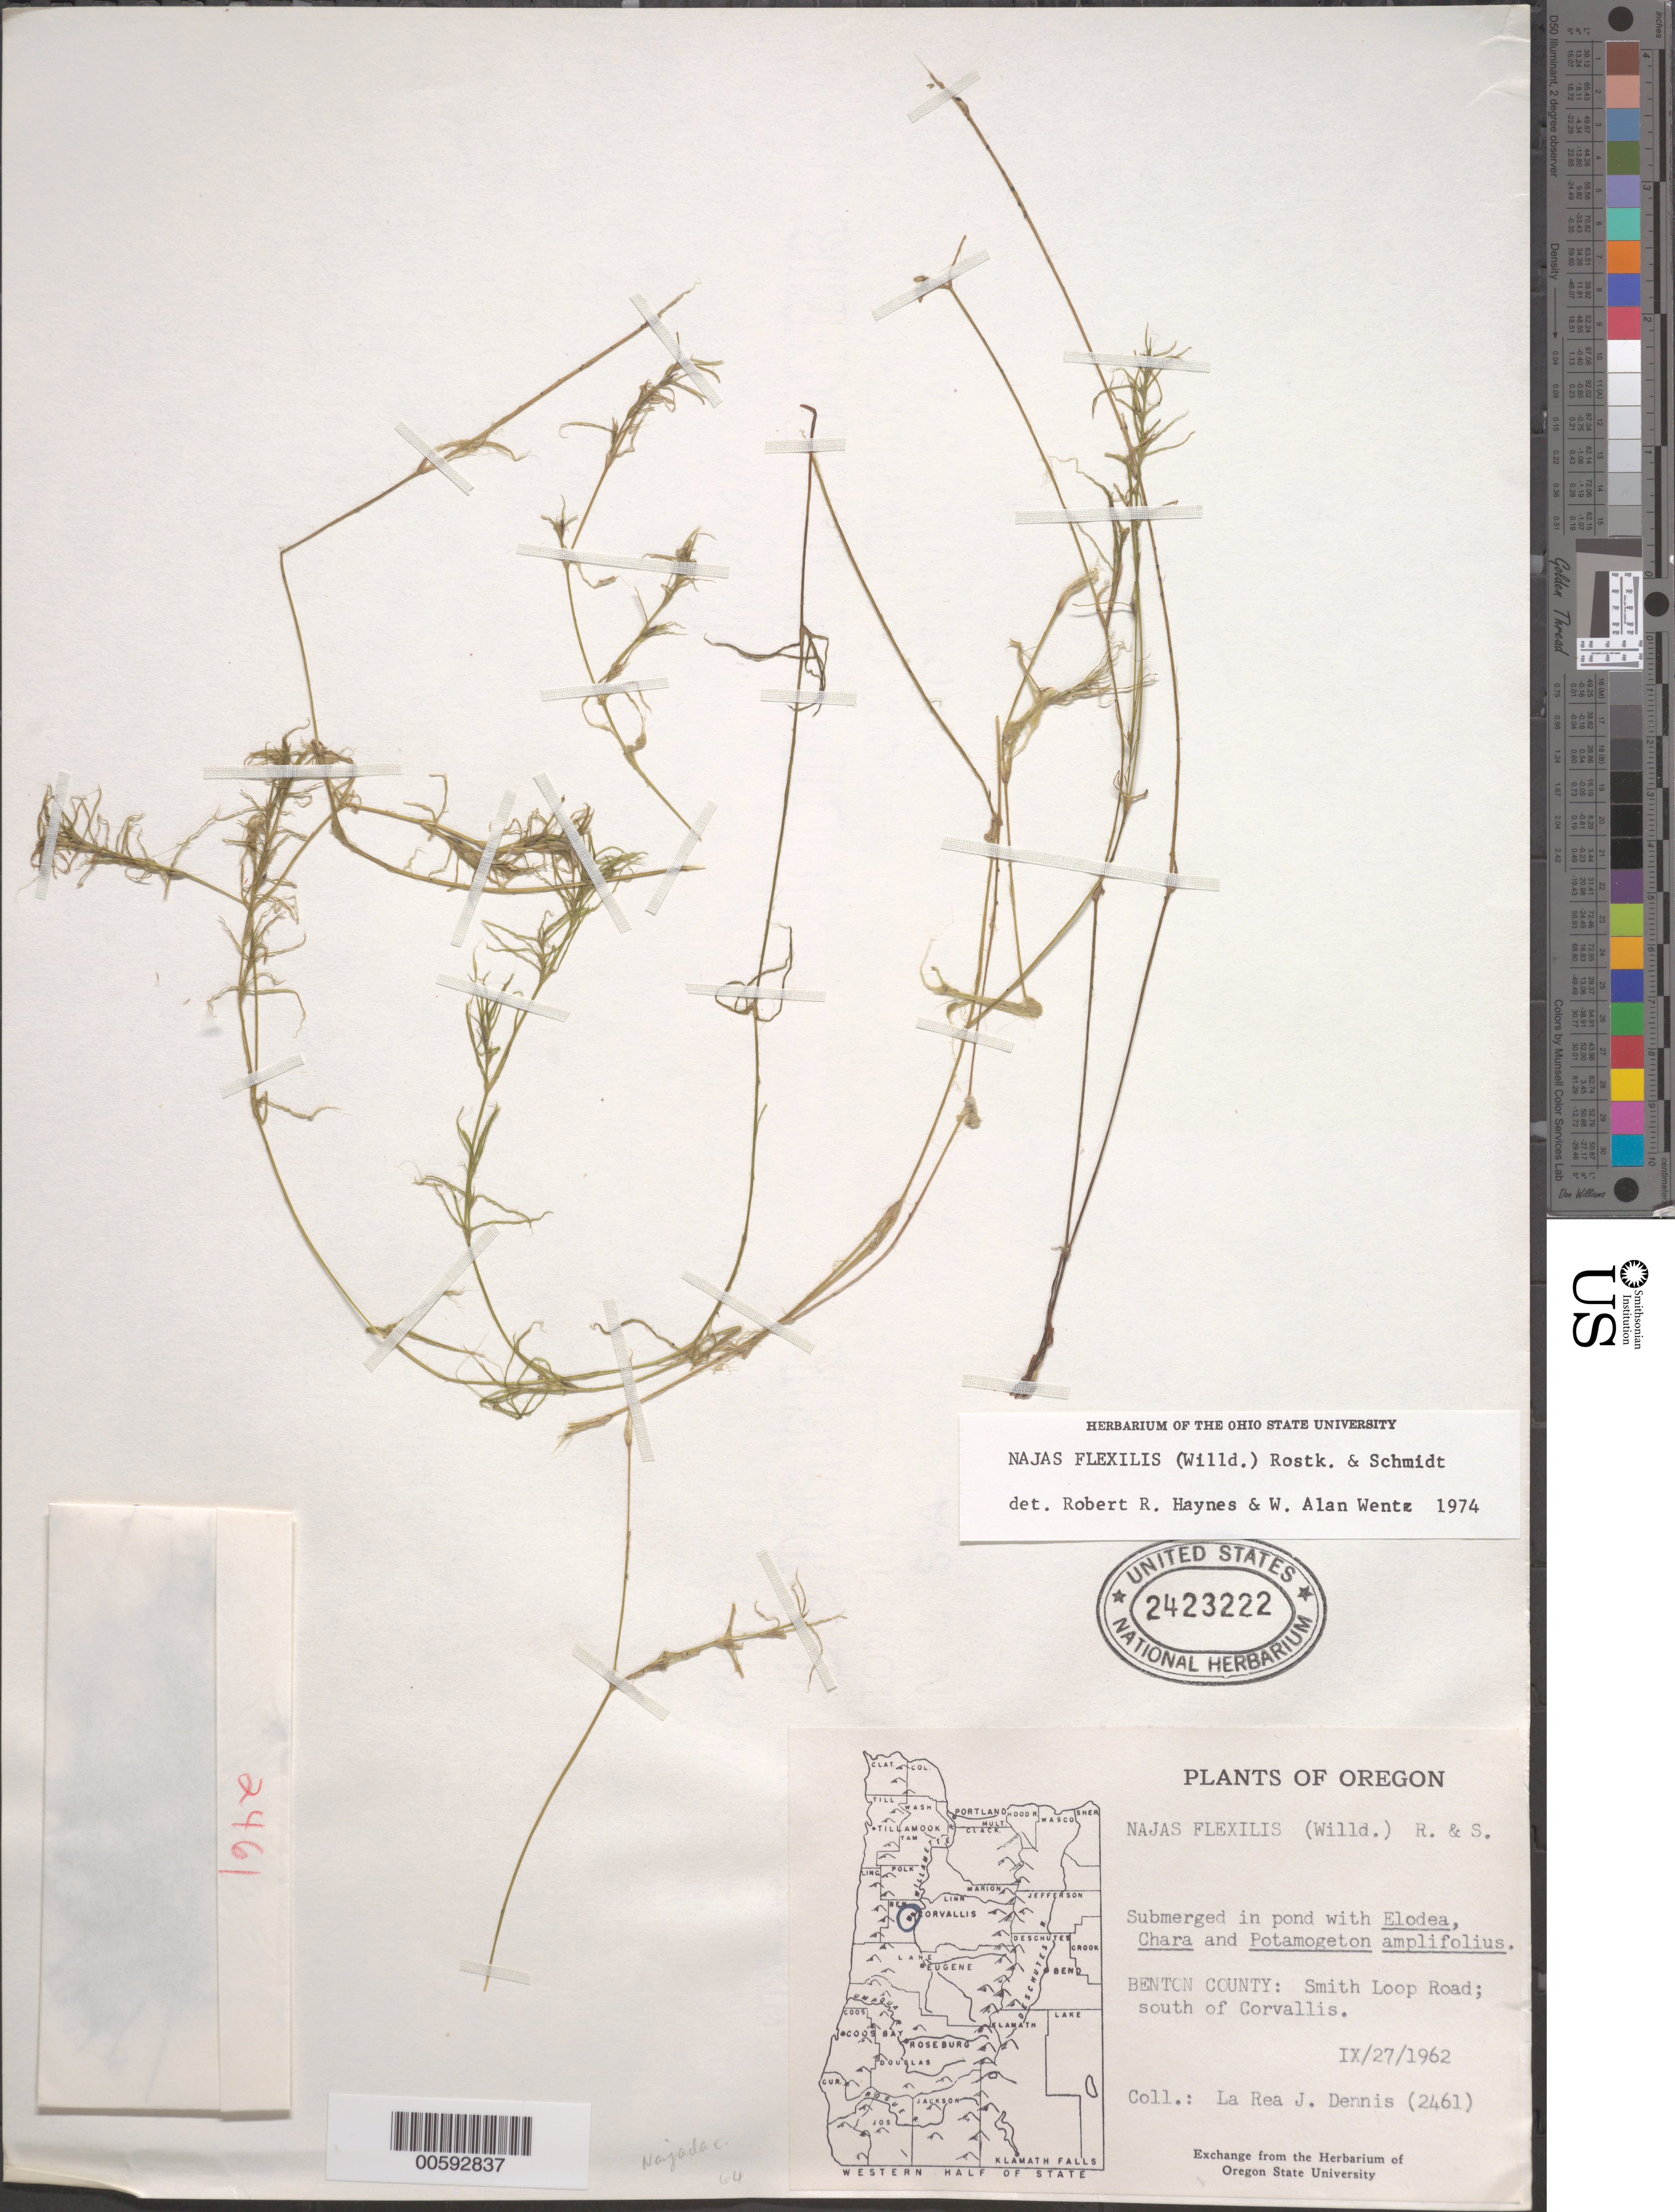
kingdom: Plantae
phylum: Tracheophyta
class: Liliopsida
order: Alismatales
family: Hydrocharitaceae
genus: Najas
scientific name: Najas flexilis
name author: (Willd.) Rostk. & Schmidt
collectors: L. Dennis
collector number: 2461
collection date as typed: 27 Sep 1962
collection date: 1962-09-27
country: United States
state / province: Oregon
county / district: Benton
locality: Smith Loop Road, S of Corvallis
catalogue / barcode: US 2423222